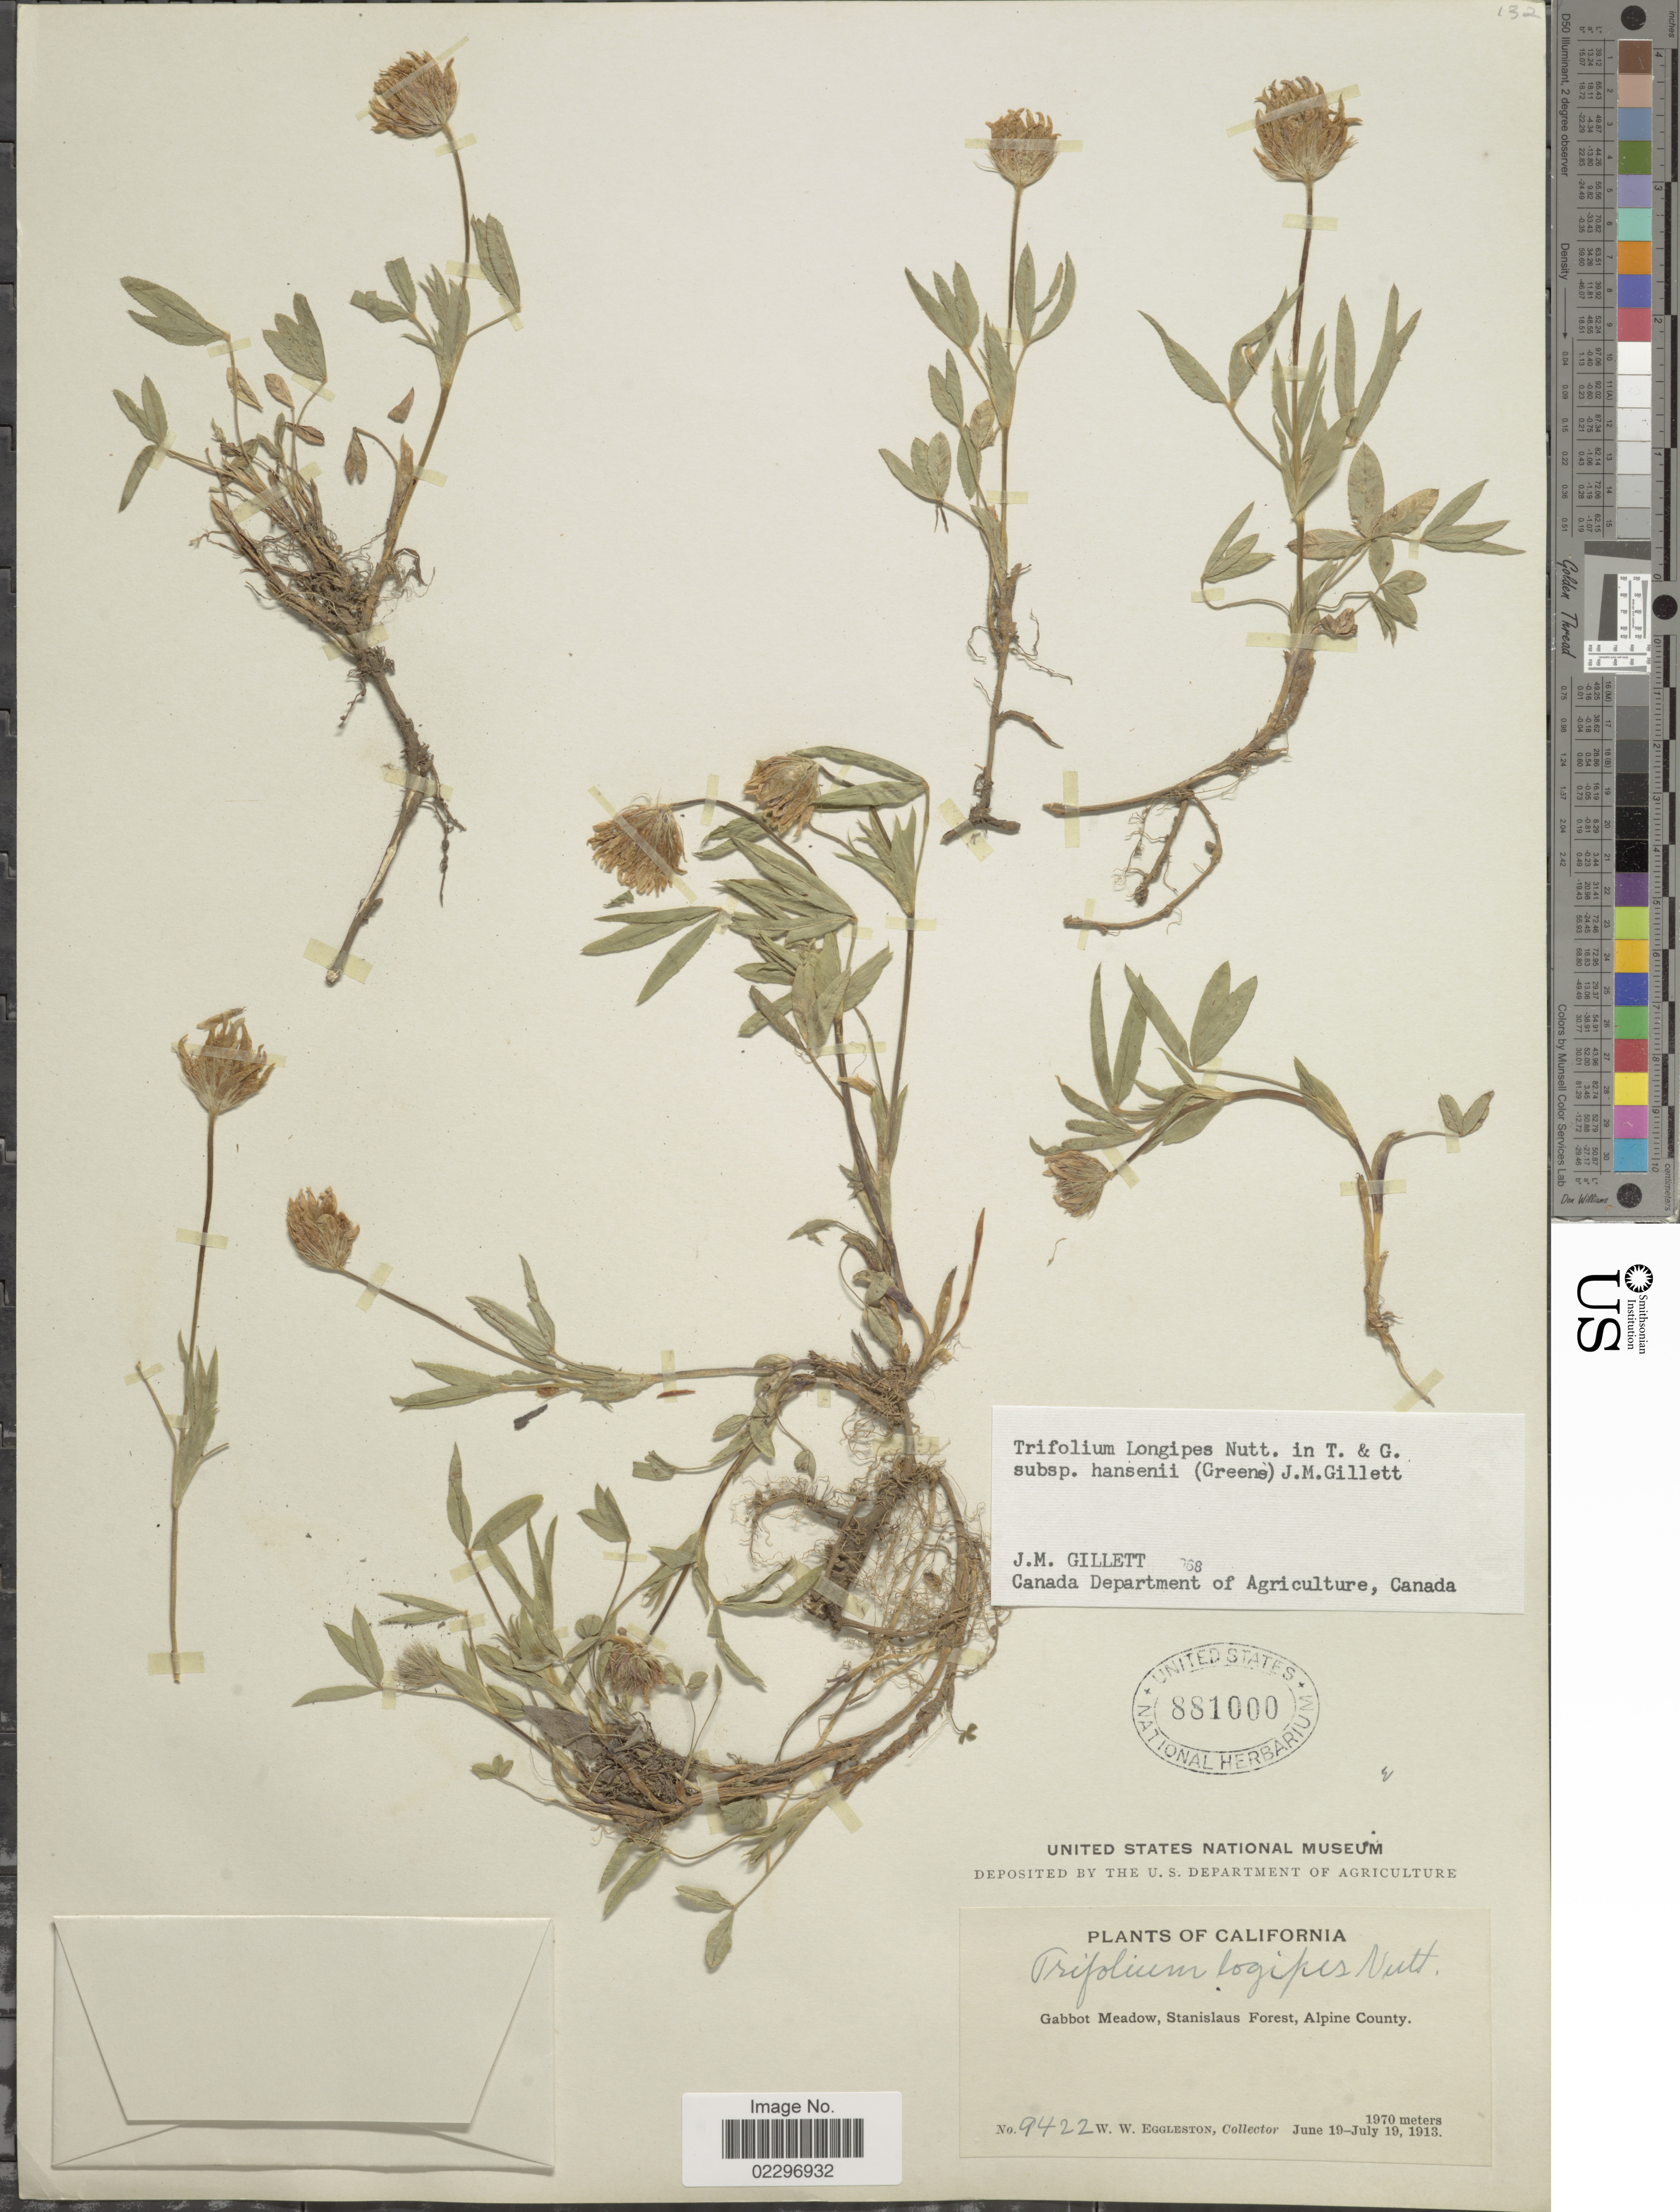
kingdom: Plantae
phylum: Tracheophyta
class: Magnoliopsida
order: Fabales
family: Fabaceae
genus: Trifolium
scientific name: Trifolium longipes subsp. hansenii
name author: (Greene) J.M. Gillett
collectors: W. W. Eggleston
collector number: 9422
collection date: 1913-06-19/1913-07-19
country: United States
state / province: California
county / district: Alpine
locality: Gabbot Meadow, Stanislaus Forest, Alpine County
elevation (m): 1970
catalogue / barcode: US 881000